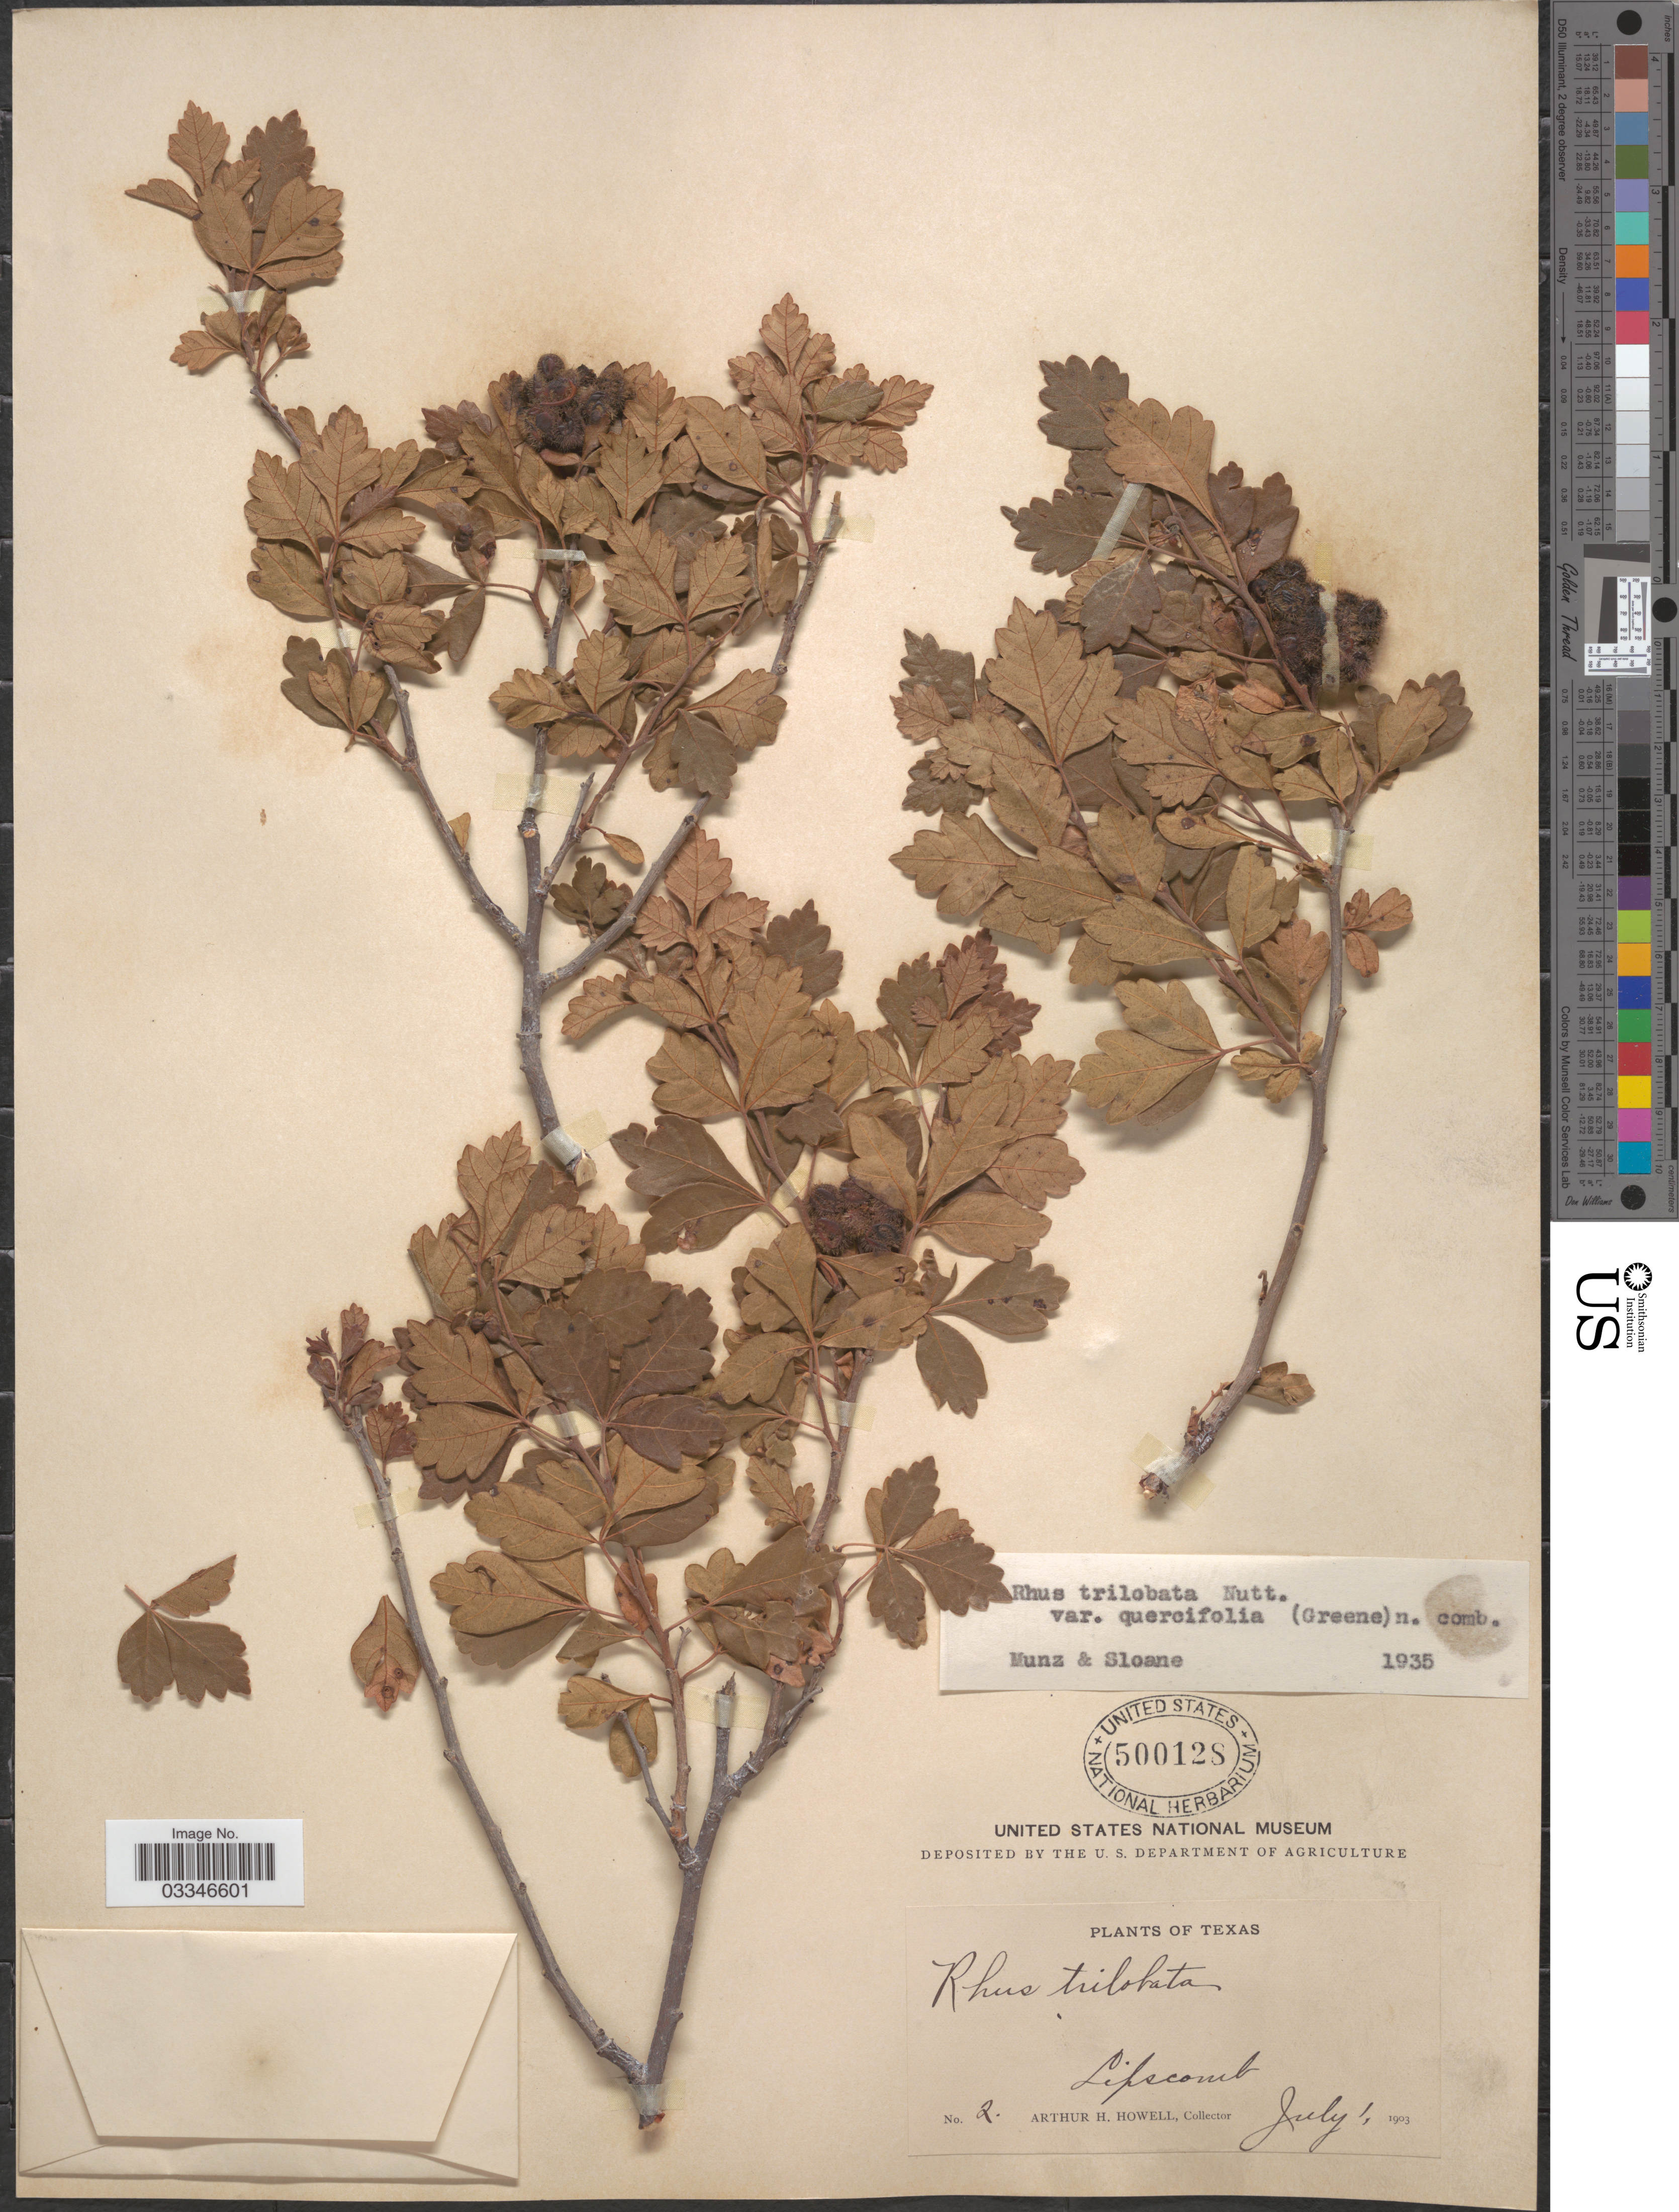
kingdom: Plantae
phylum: Tracheophyta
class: Magnoliopsida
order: Sapindales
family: Anacardiaceae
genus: Rhus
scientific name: Rhus trilobata var. quercifolia (Greene) Munz & Sloane ined.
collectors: A. H. Howell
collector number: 2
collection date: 1903-07-01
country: United States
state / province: Texas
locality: Lipscomb.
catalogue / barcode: US 500128